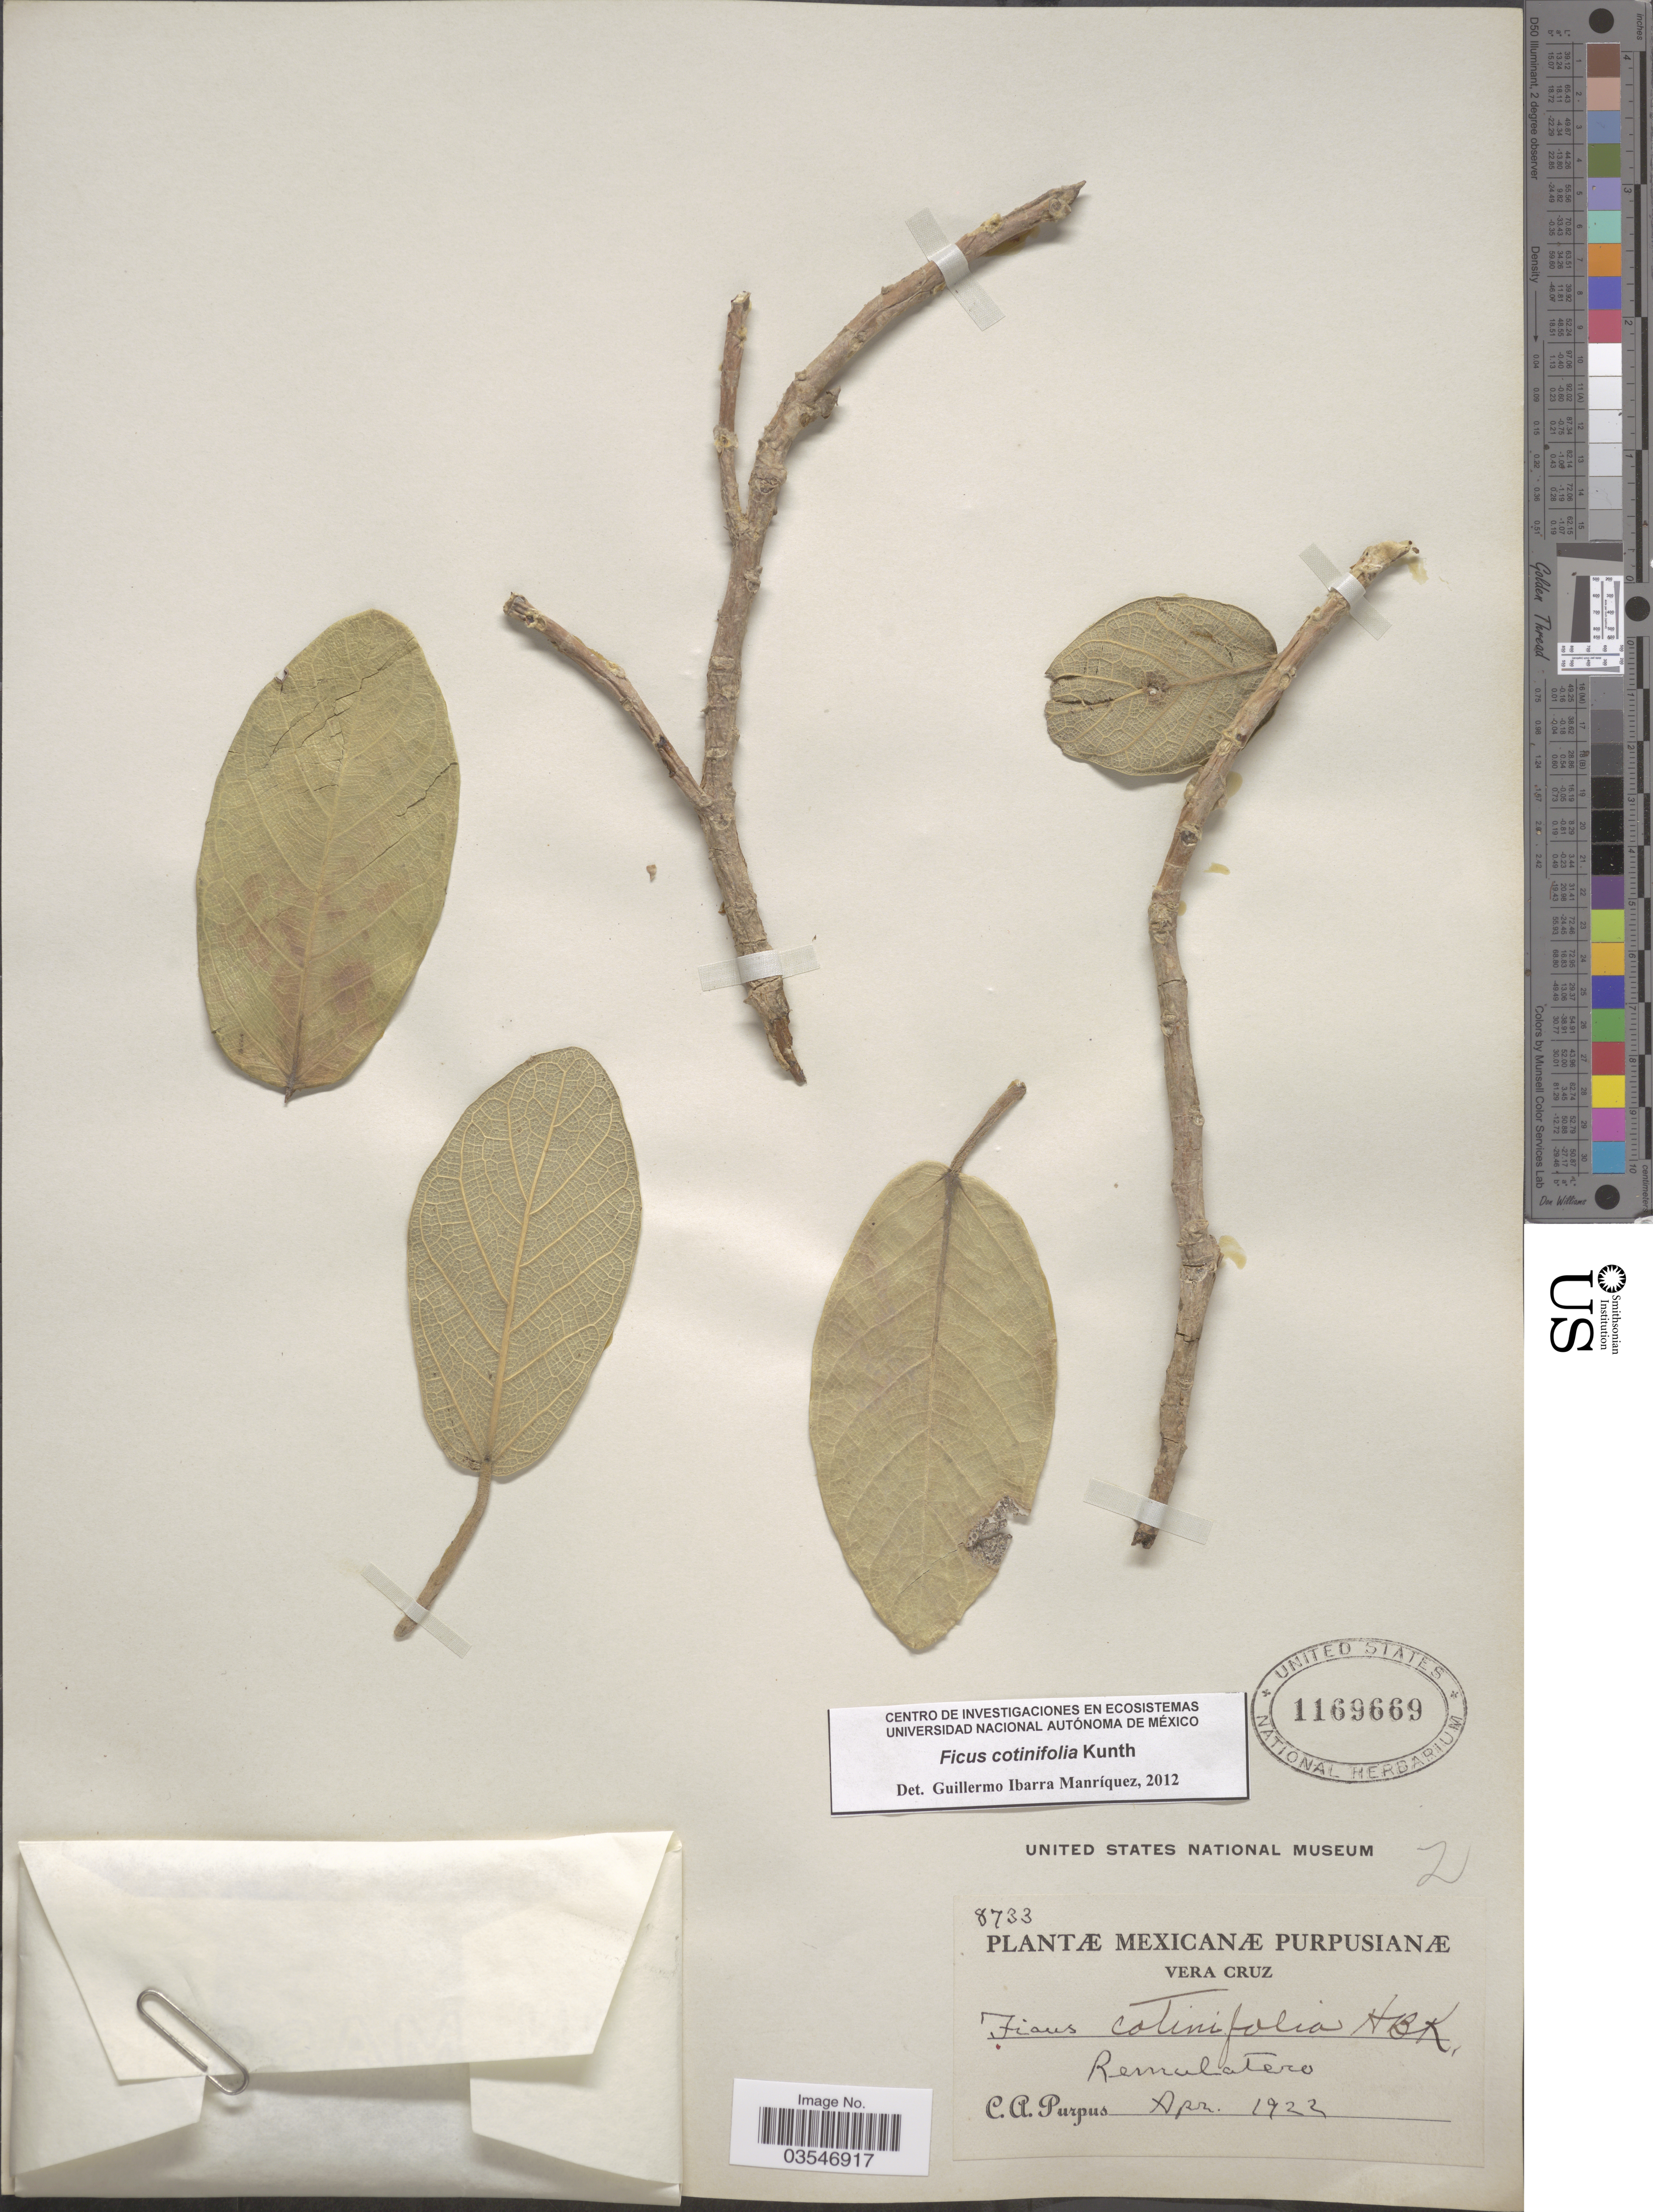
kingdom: Plantae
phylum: Tracheophyta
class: Magnoliopsida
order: Rosales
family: Moraceae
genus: Ficus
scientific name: Ficus cotinifolia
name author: Kunth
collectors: C. A. Purpus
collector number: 8733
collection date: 1922-04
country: Mexico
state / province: Veracruz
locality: Vera Cruz. Remulatero.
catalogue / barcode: US 1169669